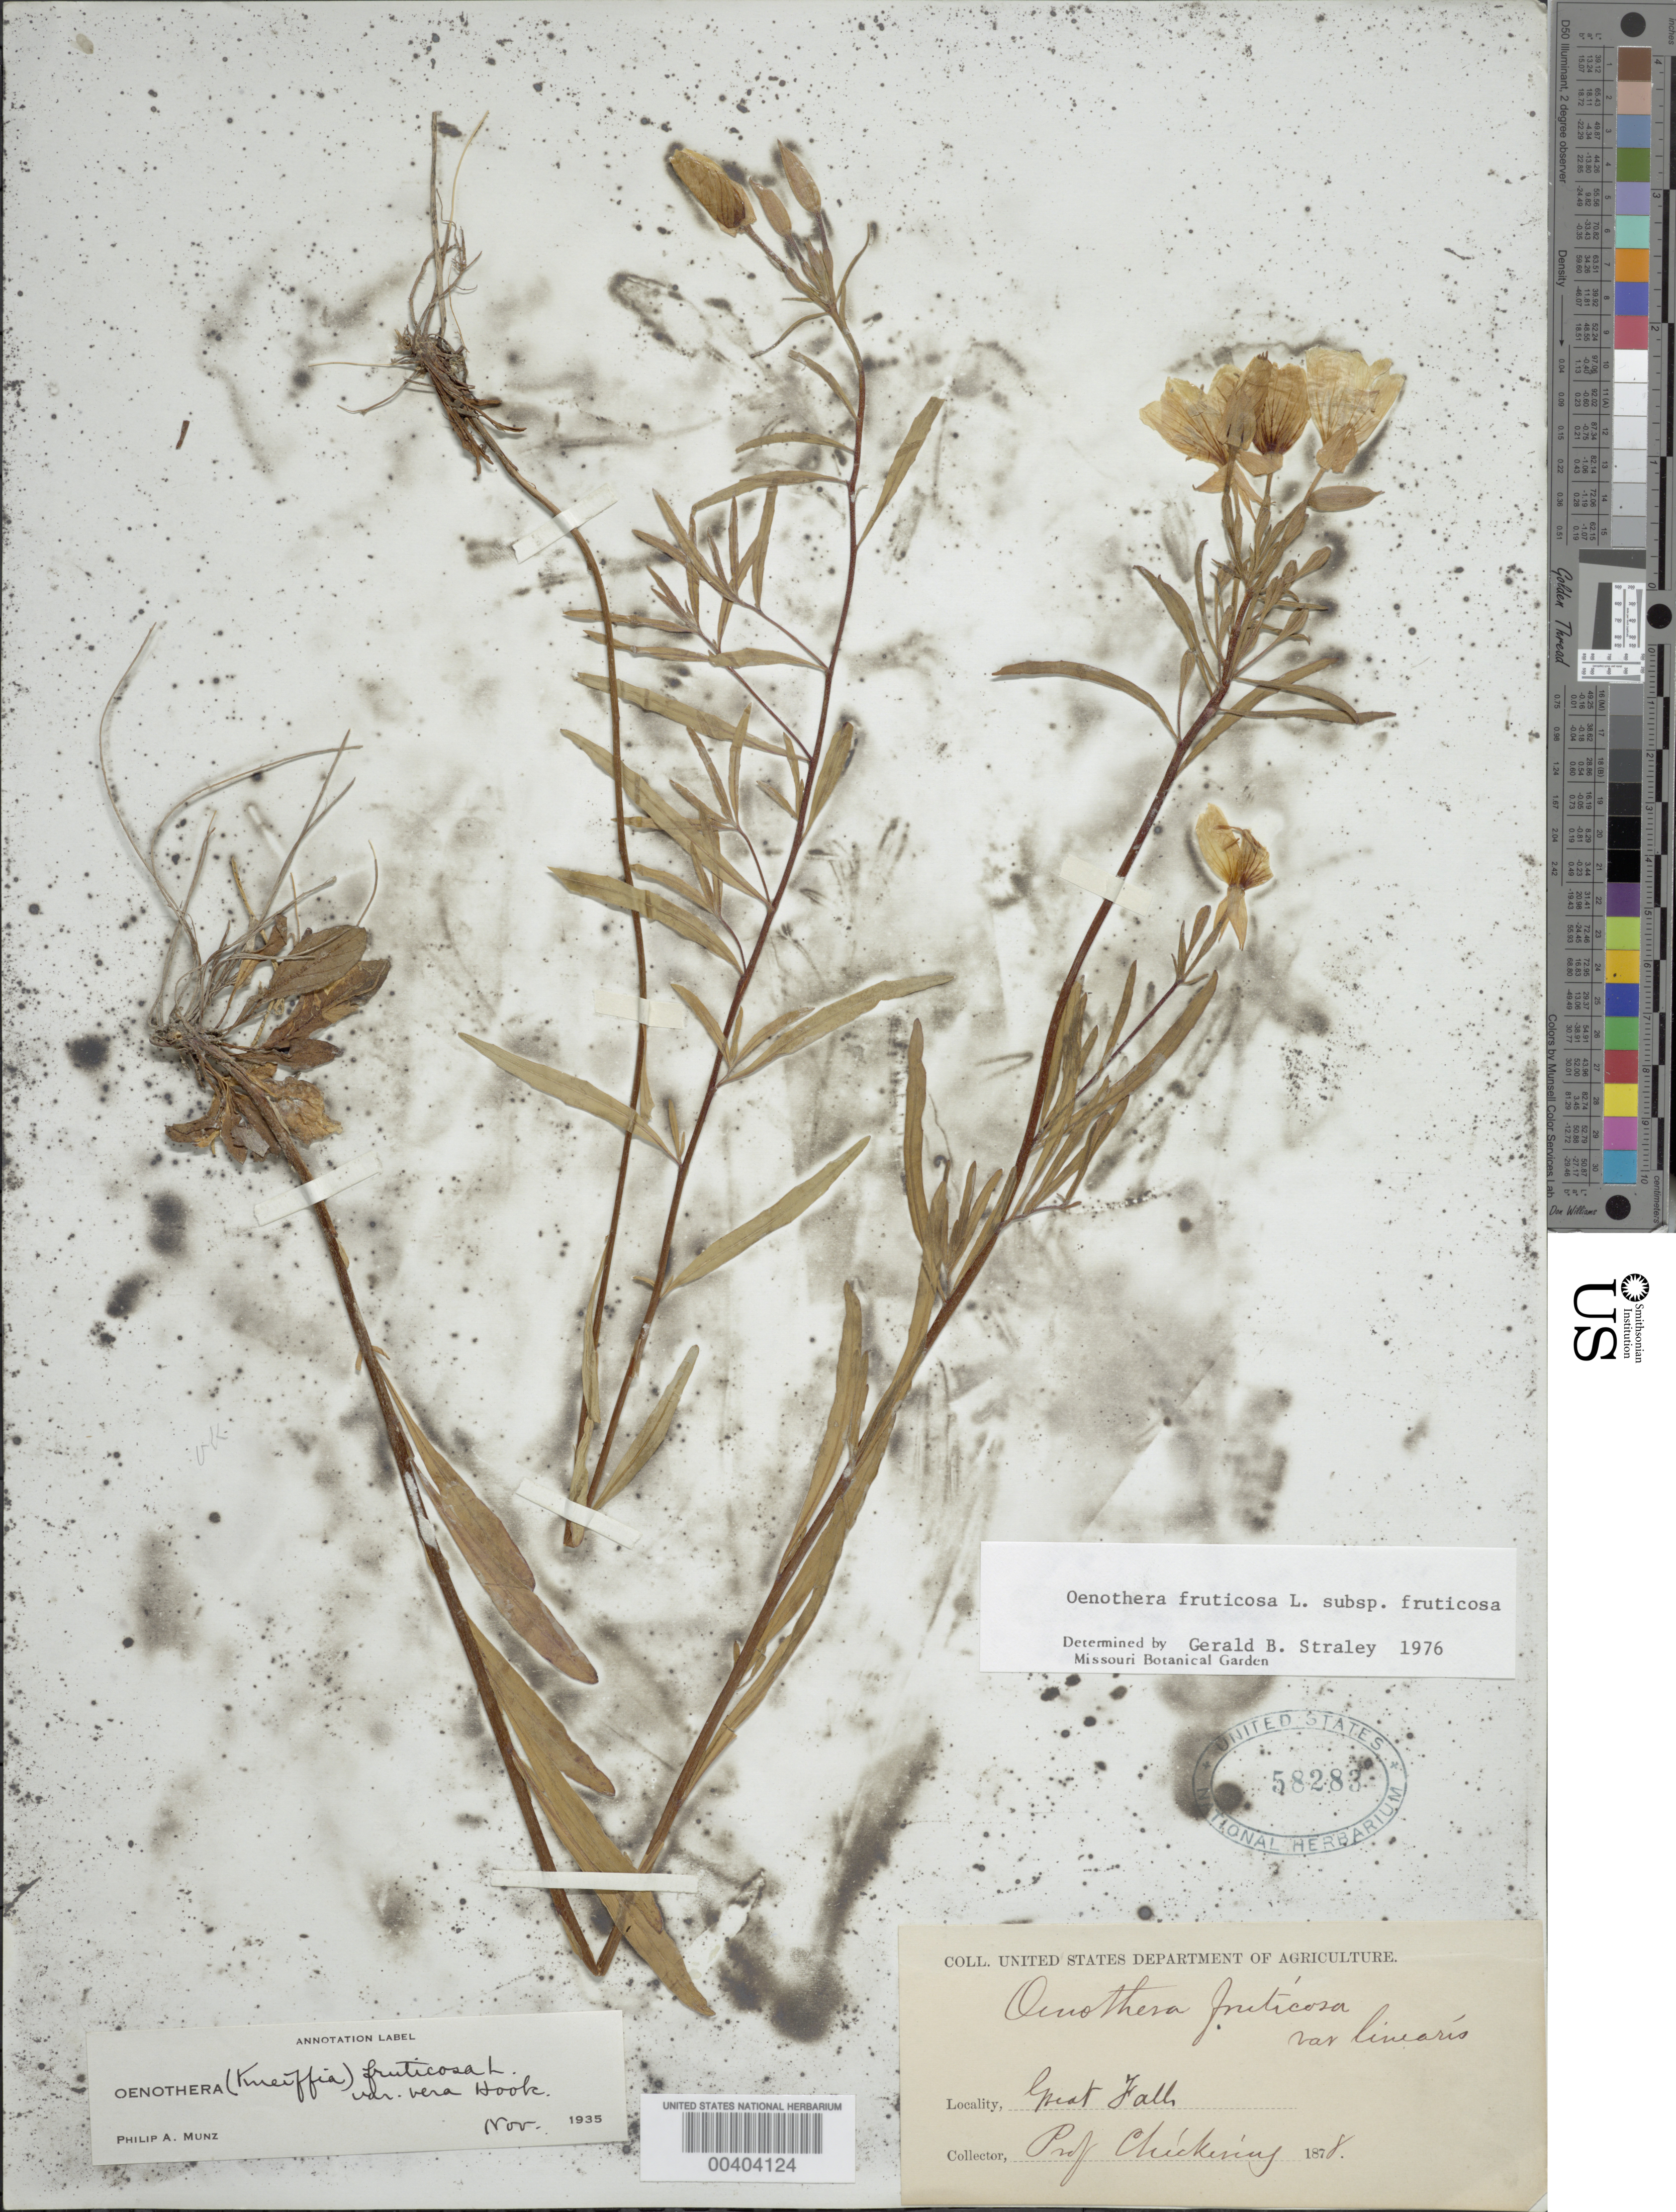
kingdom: Plantae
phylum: Tracheophyta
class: Magnoliopsida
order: Myrtales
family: Onagraceae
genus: Oenothera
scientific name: Oenothera fruticosa subsp. fruticosa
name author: L.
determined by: Straley, G. B.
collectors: J. W. Chickering Jr.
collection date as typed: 1878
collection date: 1878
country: United States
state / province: Maryland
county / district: Montgomery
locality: Great Falls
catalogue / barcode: US 58283